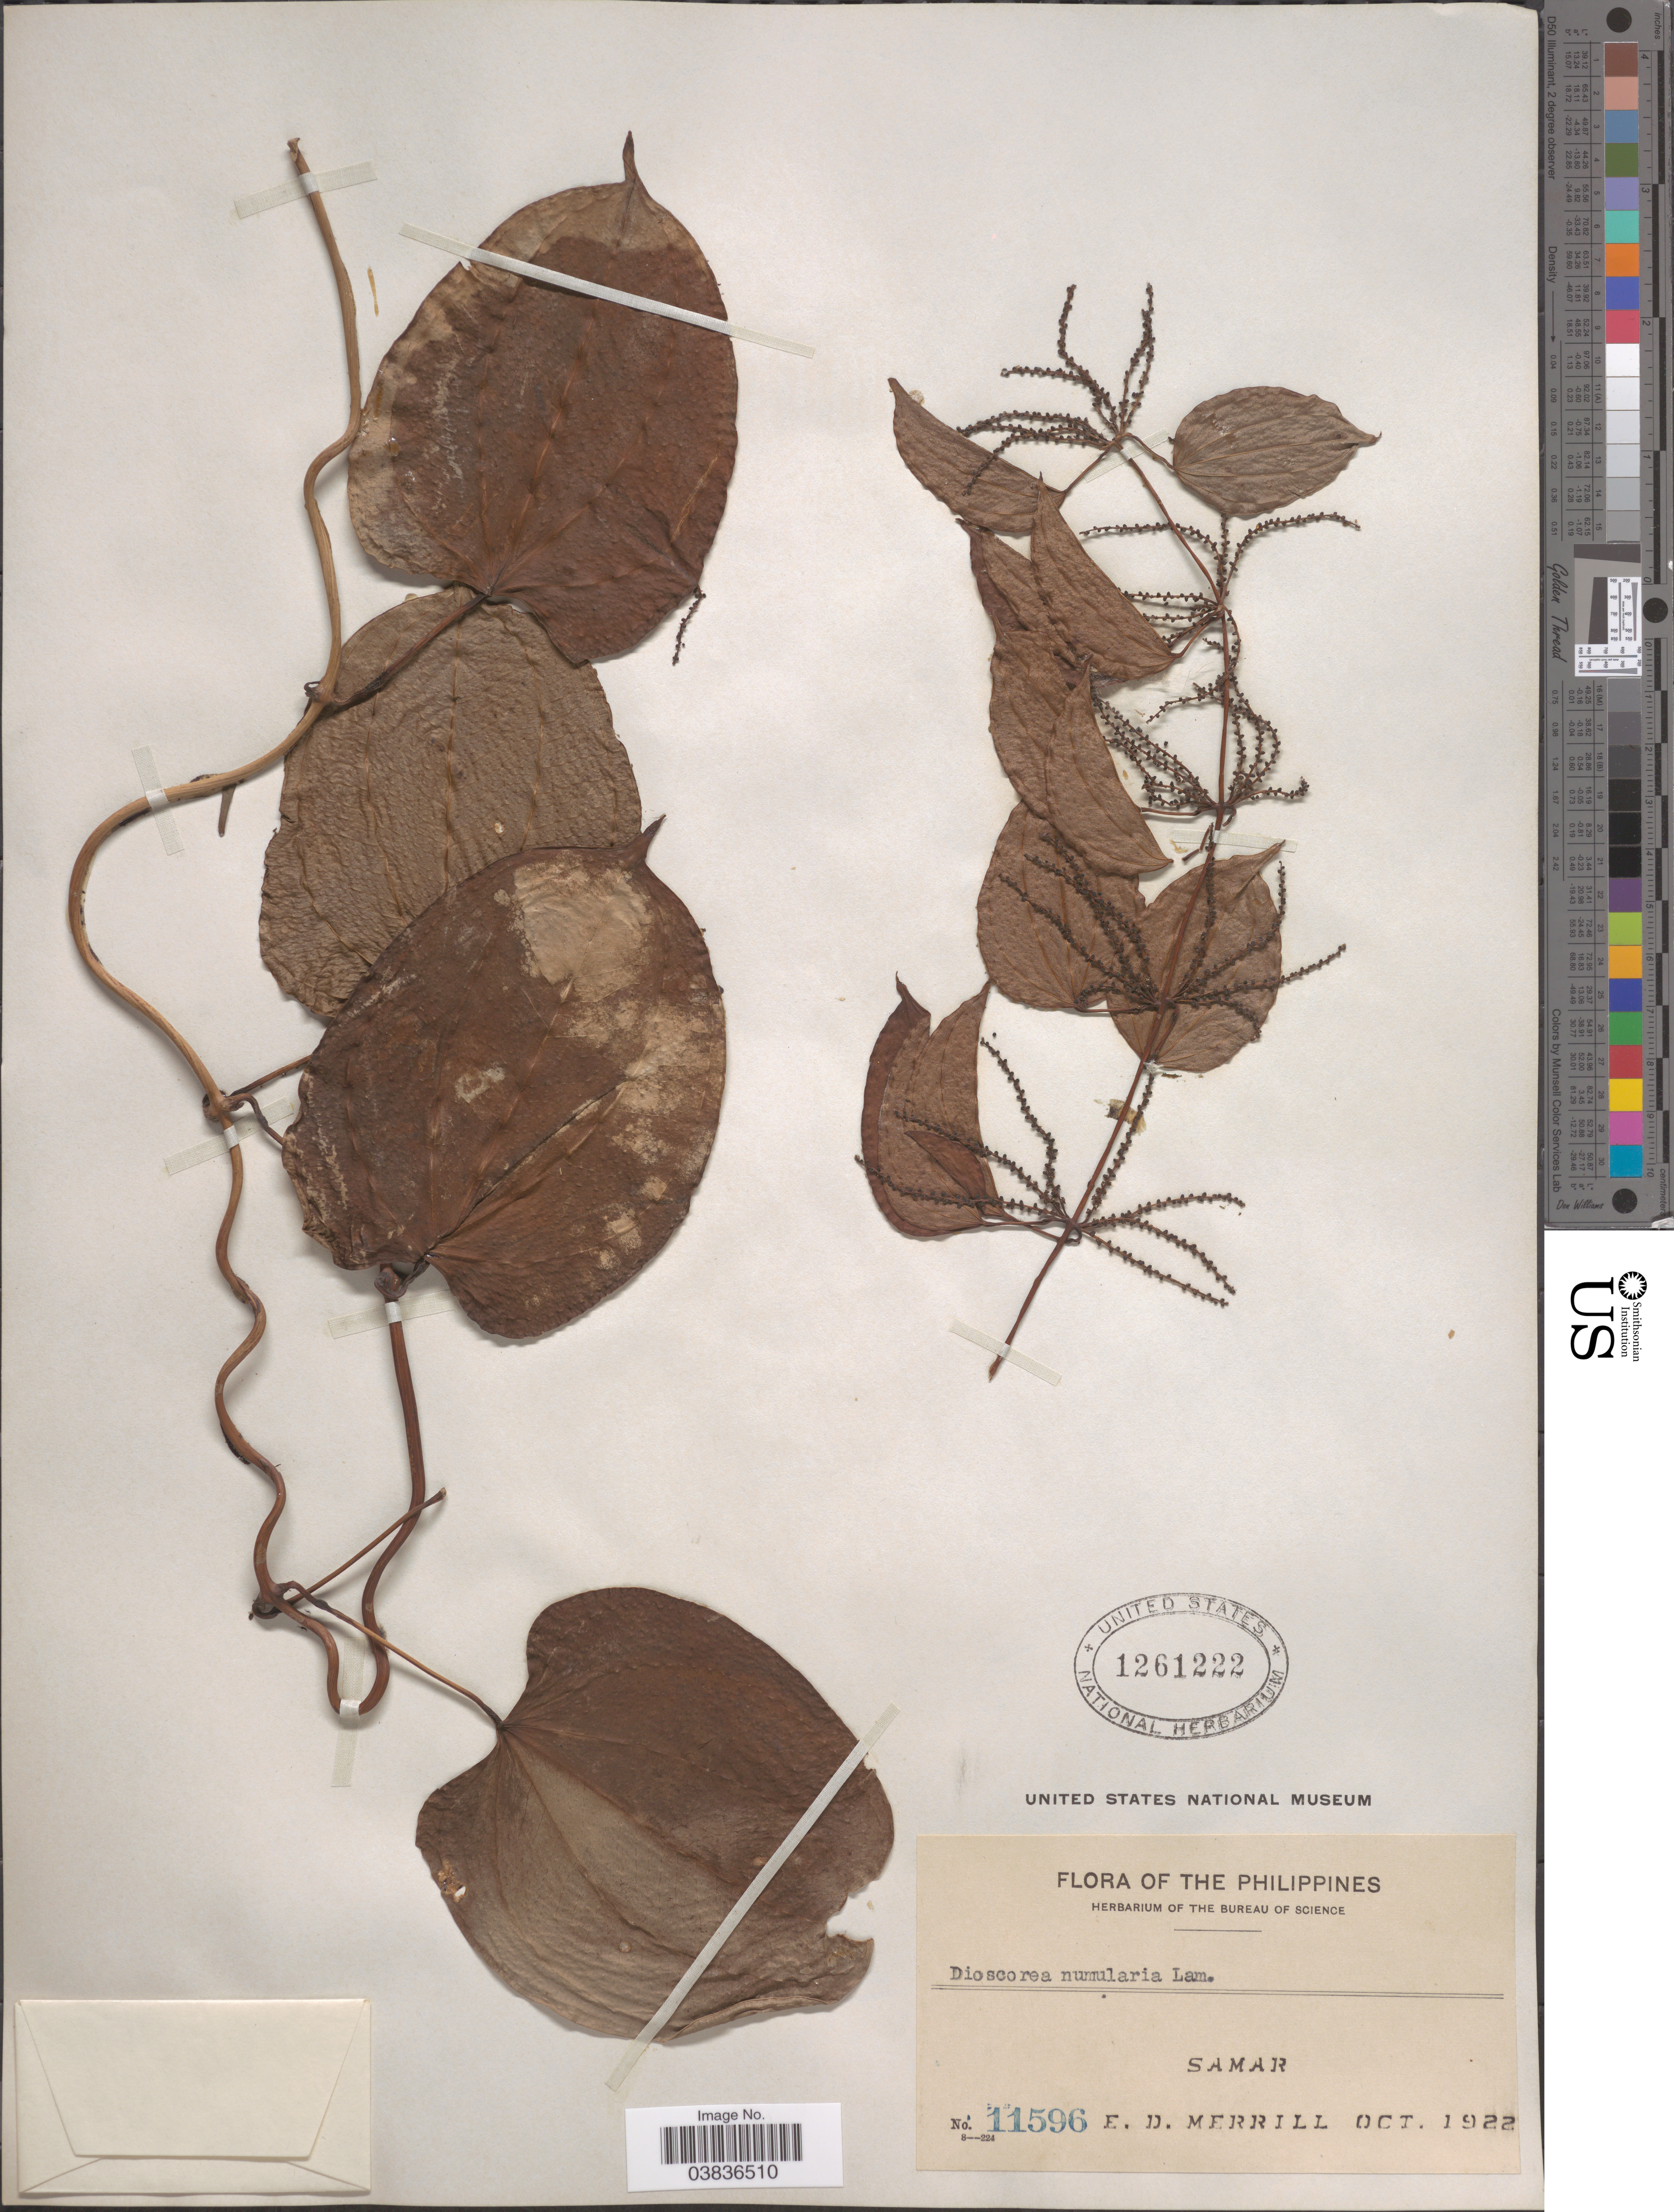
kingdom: Plantae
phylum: Tracheophyta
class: Liliopsida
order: Dioscoreales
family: Dioscoreaceae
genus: Dioscorea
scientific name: Dioscorea nummularia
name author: Lam.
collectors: E. D. Merrill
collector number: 11596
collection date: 1922-10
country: Philippines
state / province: Eastern Visayas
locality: Samar.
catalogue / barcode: US 1261222